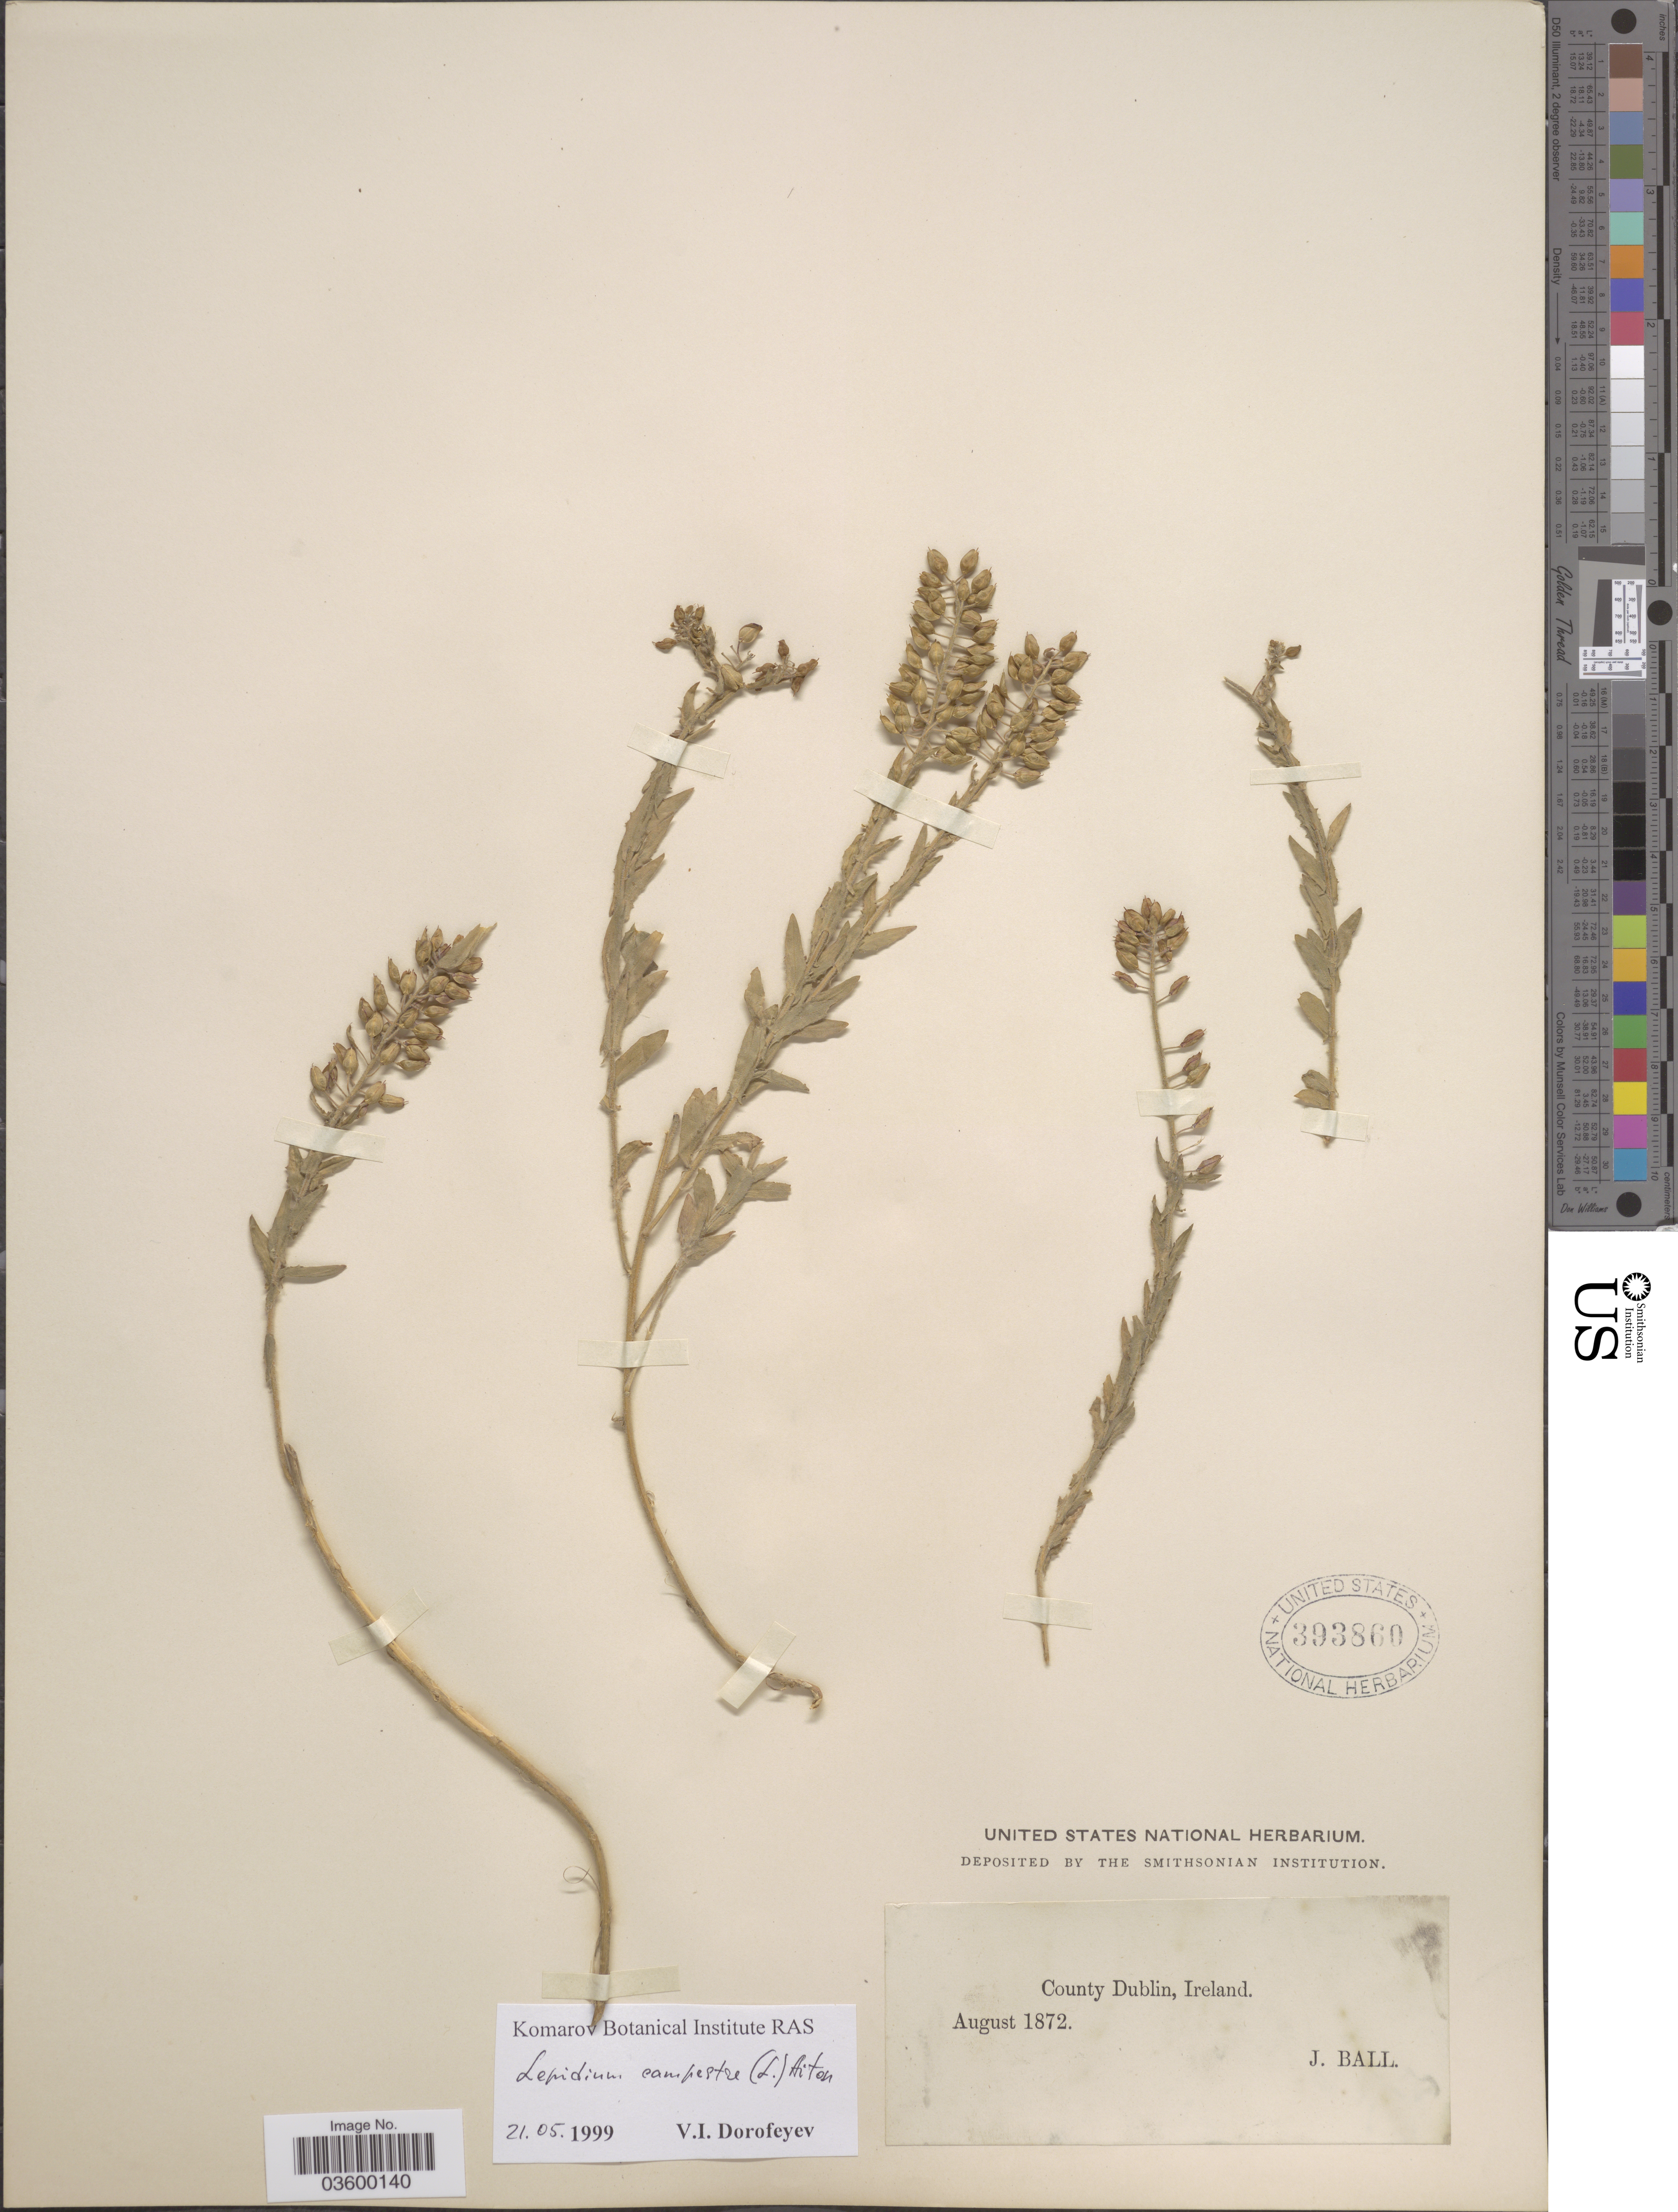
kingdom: Plantae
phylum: Tracheophyta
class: Magnoliopsida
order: Brassicales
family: Brassicaceae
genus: Lepidium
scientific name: Lepidium campestre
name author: (L.) W.T. Aiton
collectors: J. Ball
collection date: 1872-08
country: Ireland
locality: County Dublin.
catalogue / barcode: US 393860